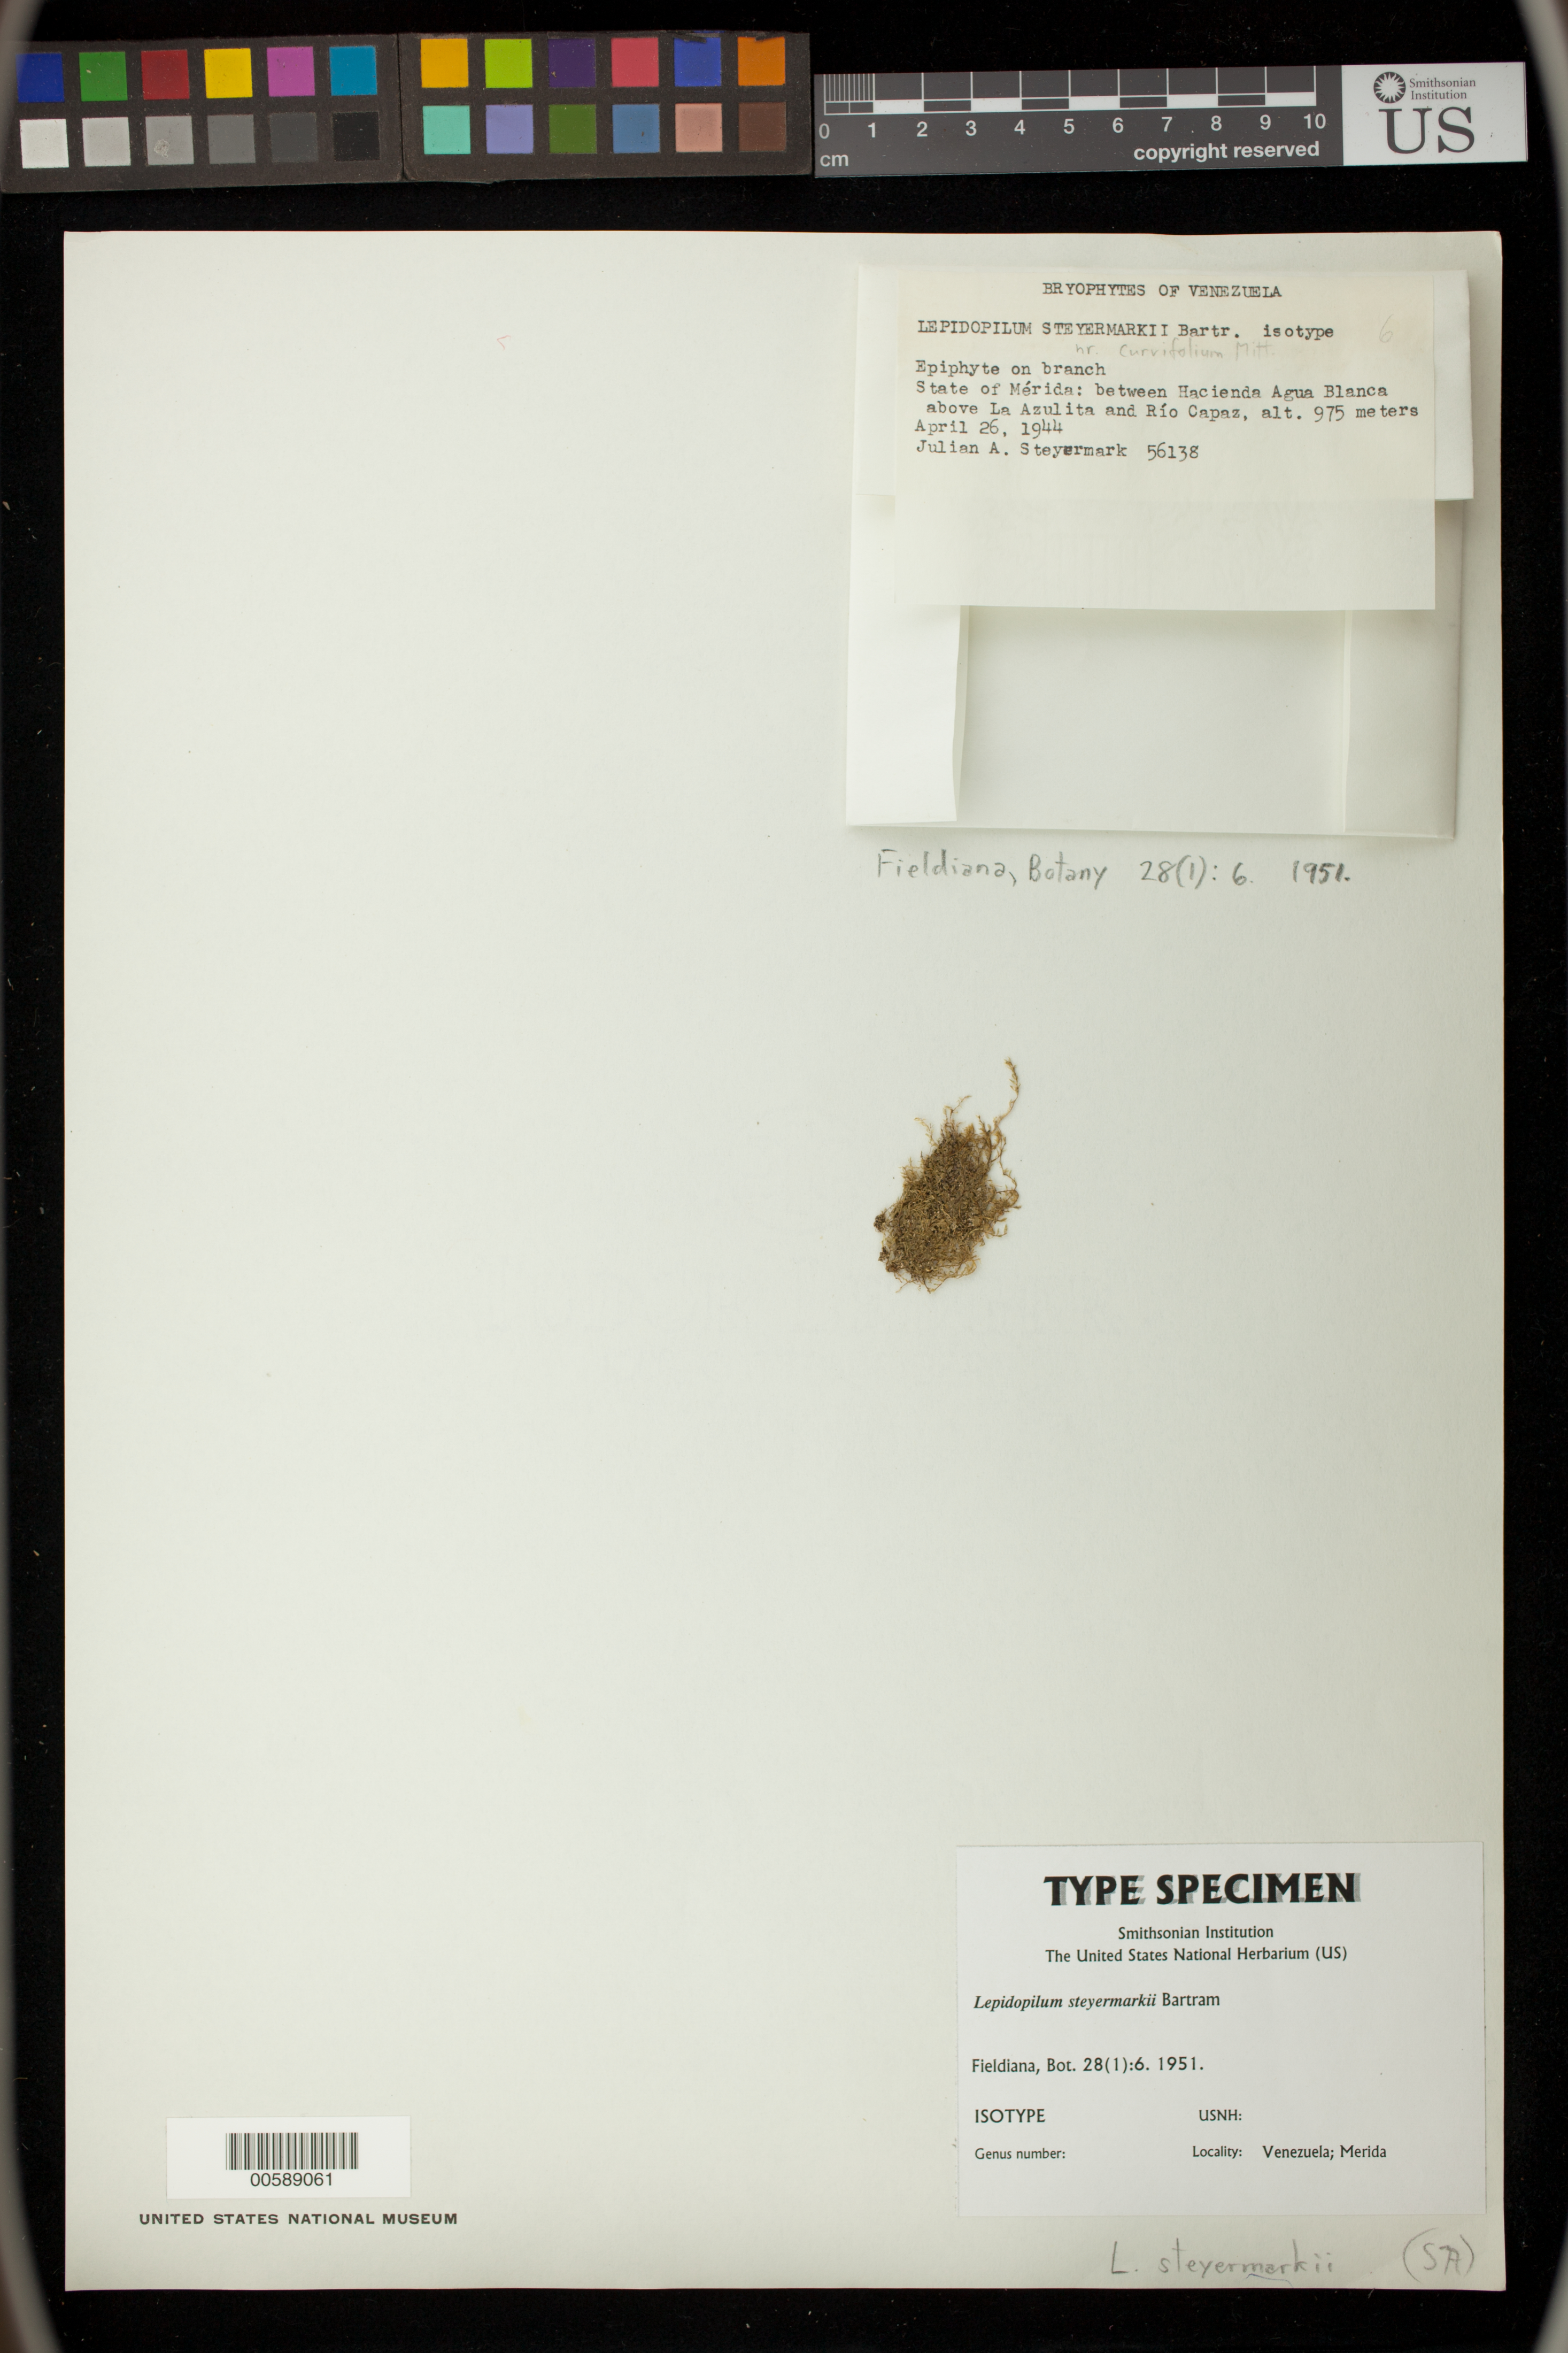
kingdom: Plantae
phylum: Bryophyta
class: Bryopsida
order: Hookeriales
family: Pilotrichaceae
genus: Lepidopilum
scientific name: Lepidopilum steyermarkii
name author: E.B. Bartram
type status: Isotype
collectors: J. Steyermark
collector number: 56138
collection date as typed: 26 Apr 1944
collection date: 1944-04-26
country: Venezuela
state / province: Mérida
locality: Between Hacienda Agua Blanca above La Azulita & Rio Copaz.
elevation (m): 975